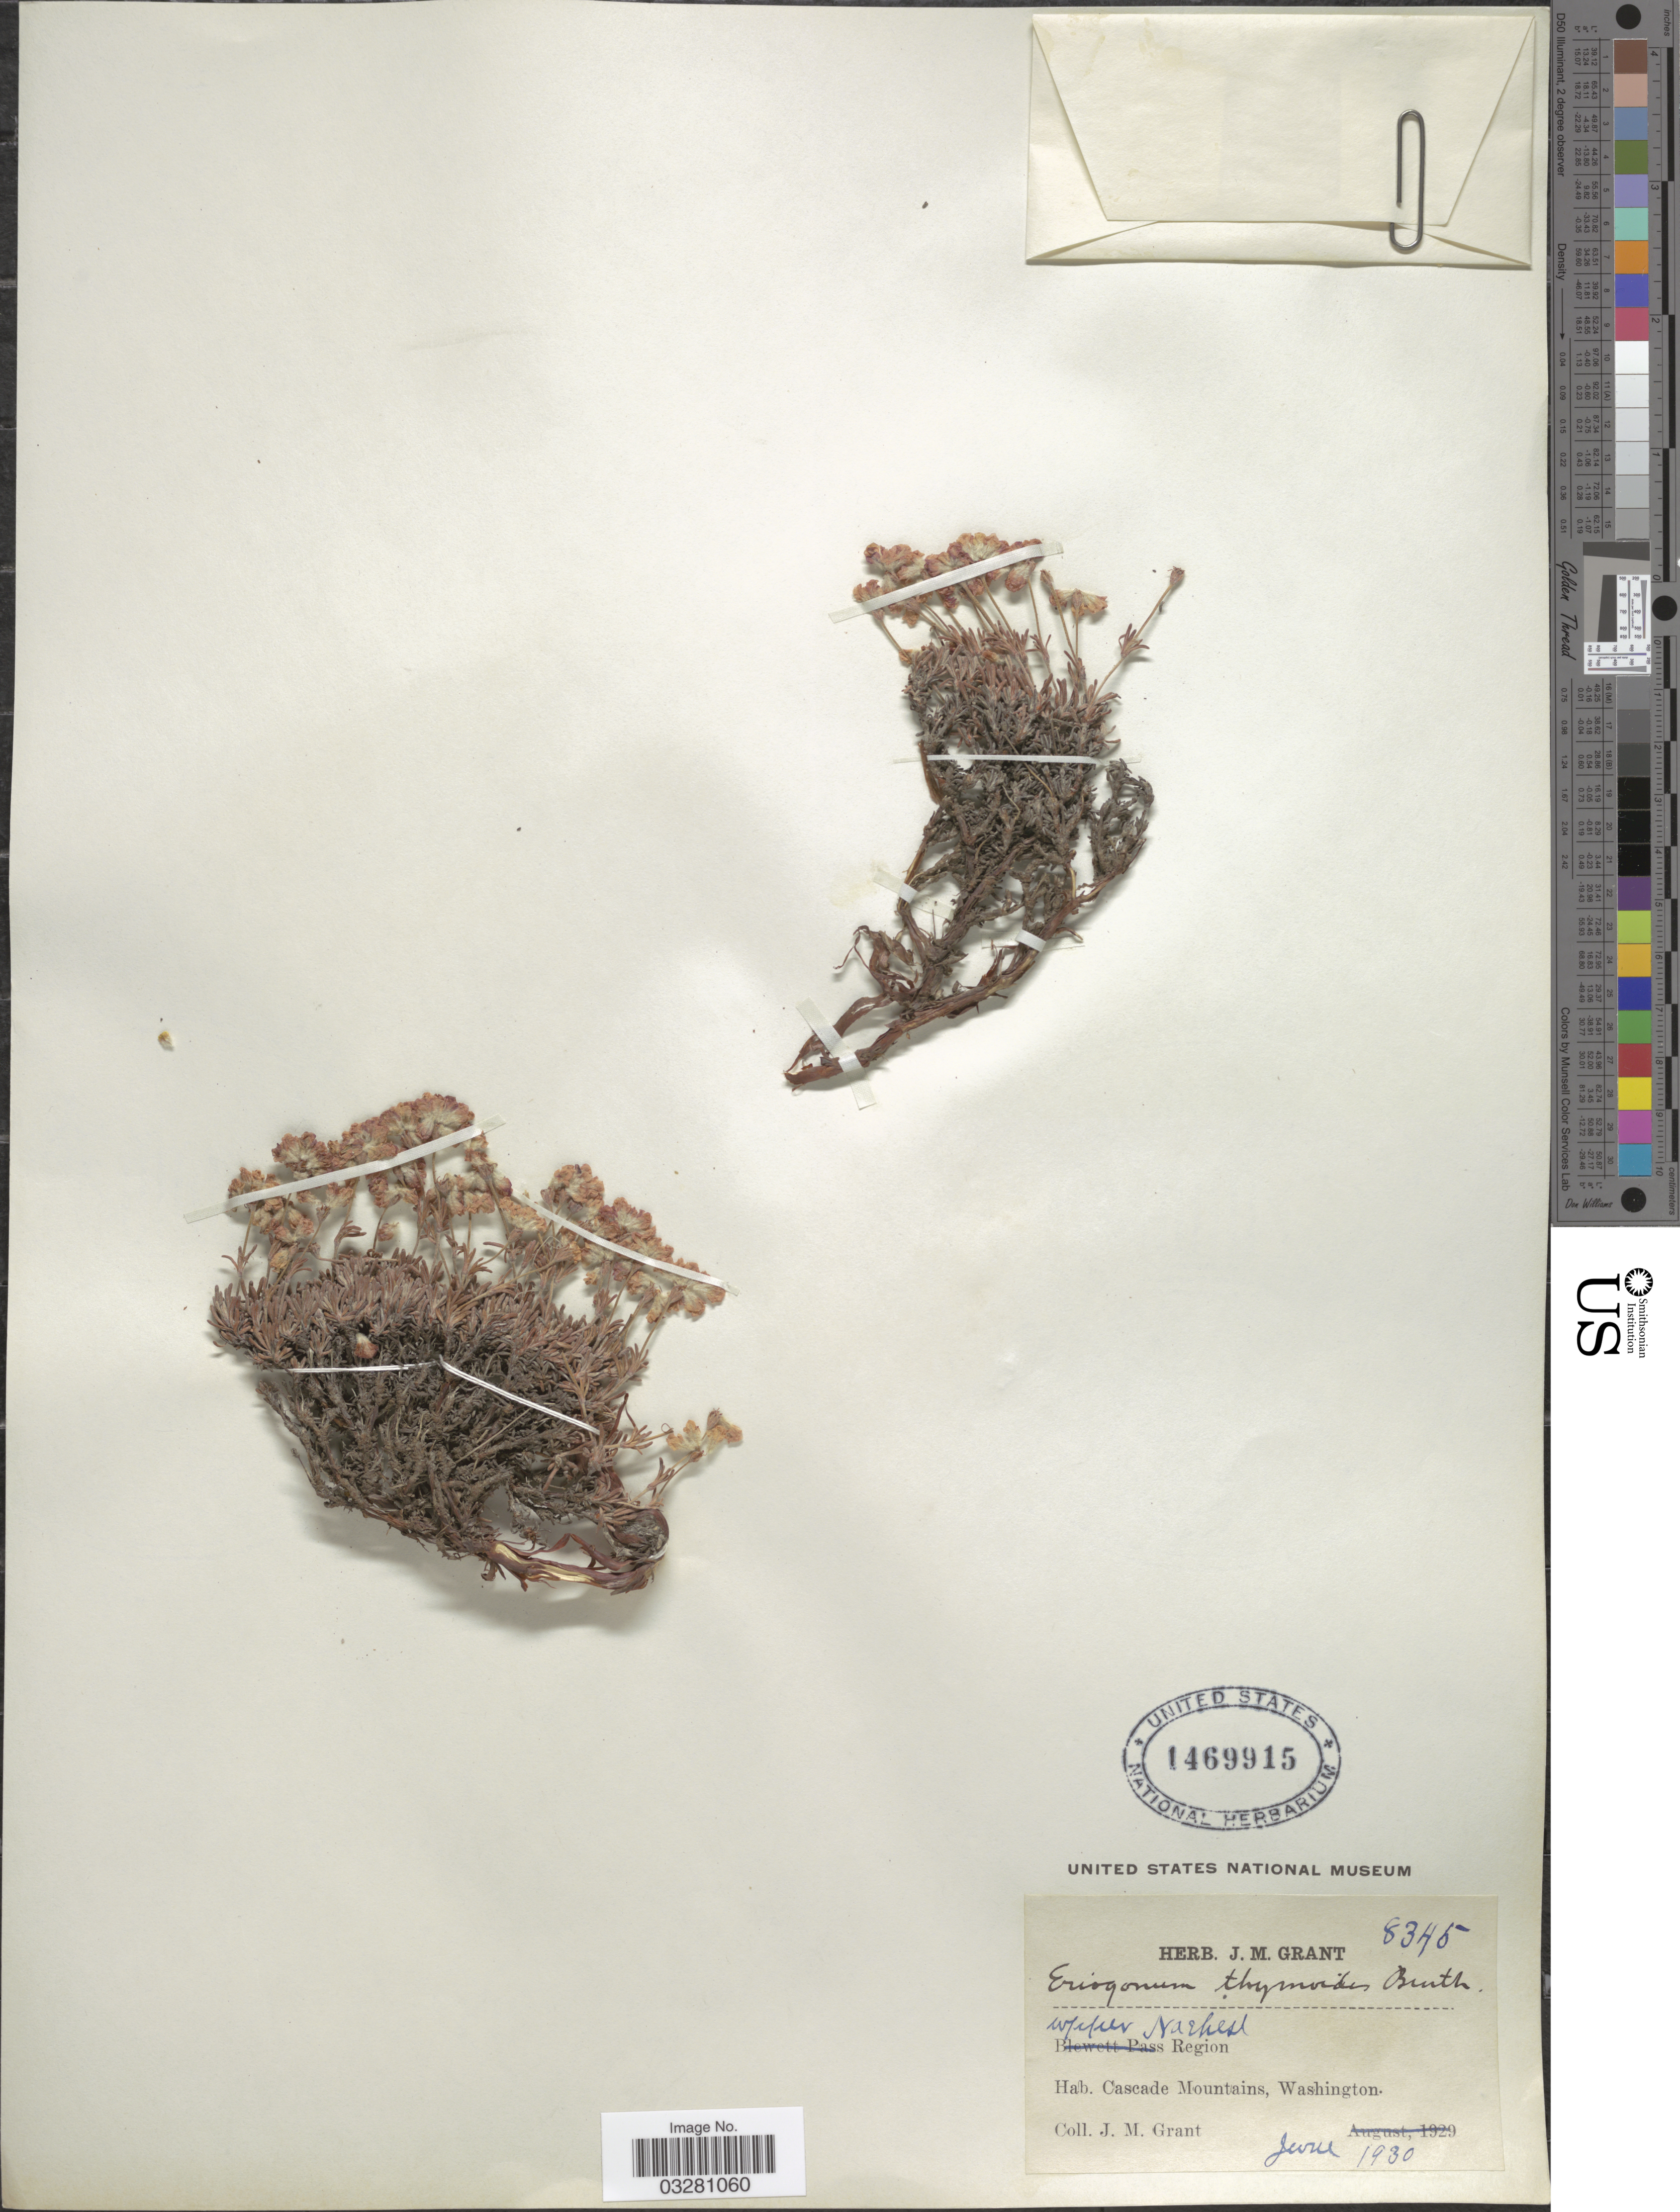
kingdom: Plantae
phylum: Tracheophyta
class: Magnoliopsida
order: Caryophyllales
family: Polygonaceae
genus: Eriogonum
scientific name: Eriogonum thymoides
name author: Benth. in DC.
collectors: J. M. Grant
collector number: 8345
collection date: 1930-06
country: United States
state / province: Washington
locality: Upper Naches Region. Cascade Mountains.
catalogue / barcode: US 1469915